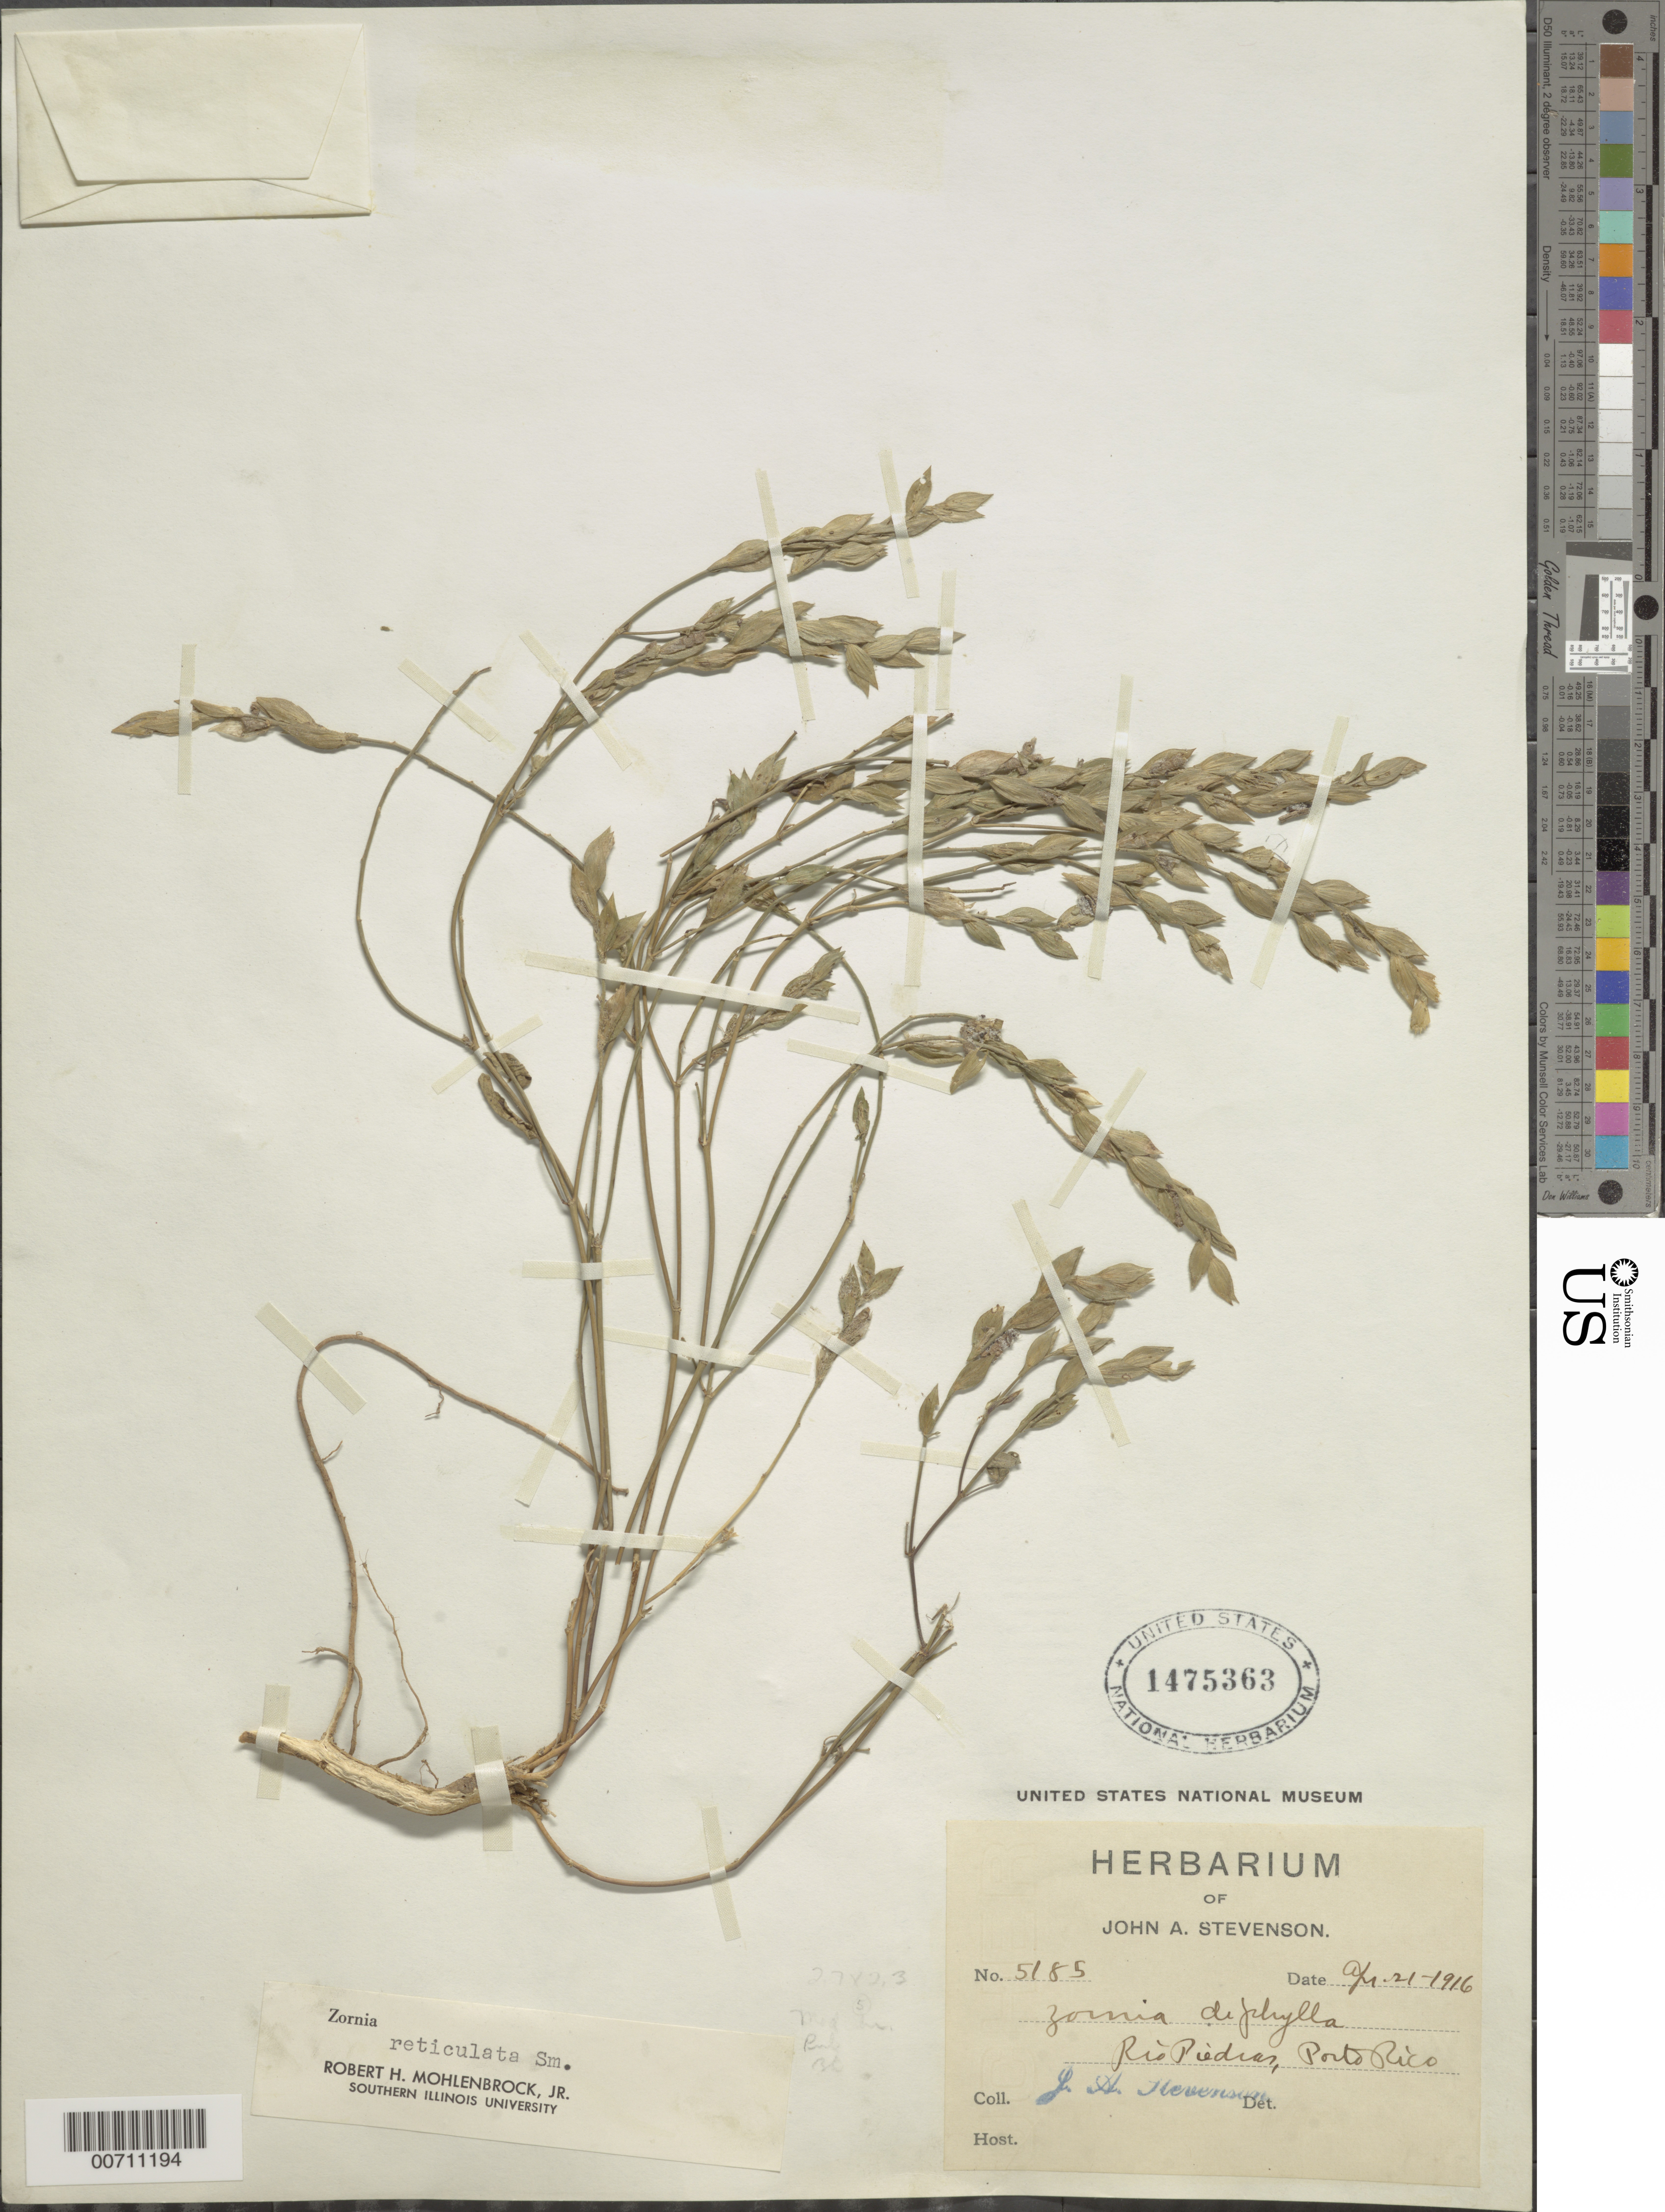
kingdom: Plantae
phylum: Tracheophyta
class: Magnoliopsida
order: Fabales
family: Fabaceae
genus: Zornia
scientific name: Zornia reticulata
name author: Sm.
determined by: Mohlenbrock, Robert H., Jr.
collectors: J. Stevenson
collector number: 5185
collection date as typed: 21 Apr 1916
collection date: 1916-04-21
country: Puerto Rico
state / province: Rio Piedras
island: Greater Antilles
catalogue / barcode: US 1475363